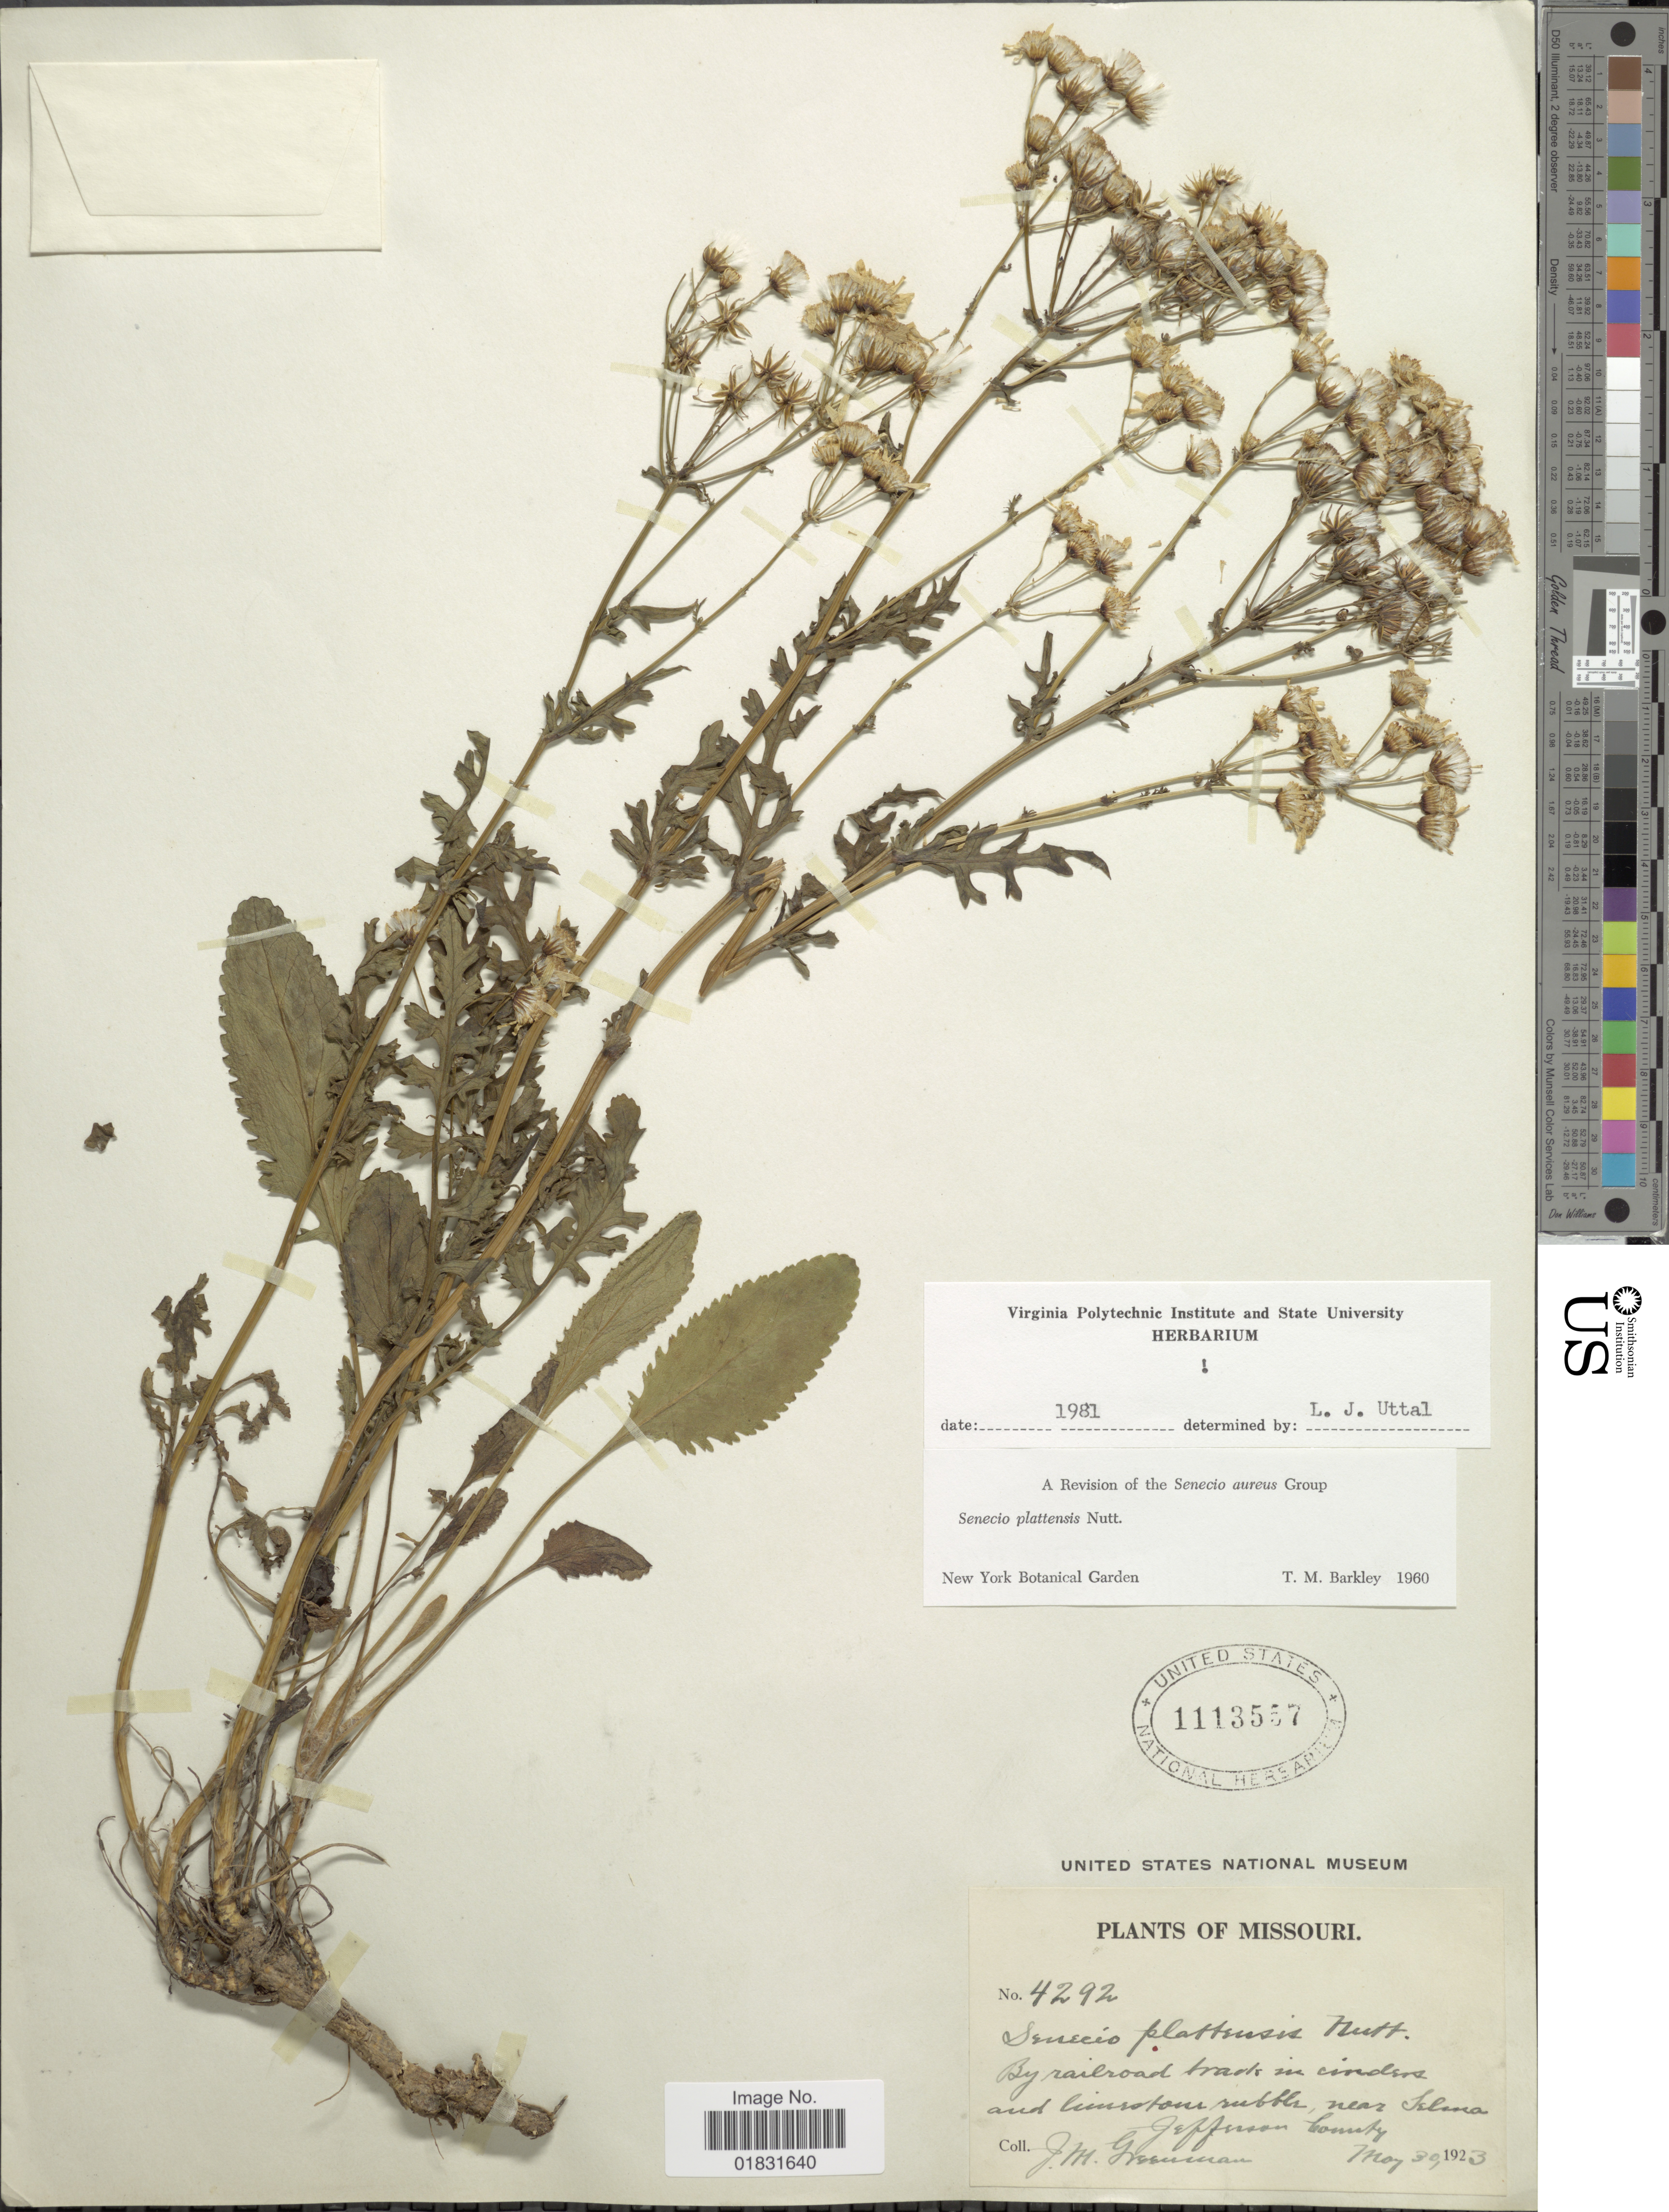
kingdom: Plantae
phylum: Tracheophyta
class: Magnoliopsida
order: Asterales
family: Asteraceae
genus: Packera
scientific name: Packera plattensis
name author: W.A. Weber & Á. Löve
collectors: J. M. Greenman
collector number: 4292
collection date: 1923-05-30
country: United States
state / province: Missouri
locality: By railroad tracks in cinders and limestone rubber near Selana, Jefferson County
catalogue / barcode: US 1113567